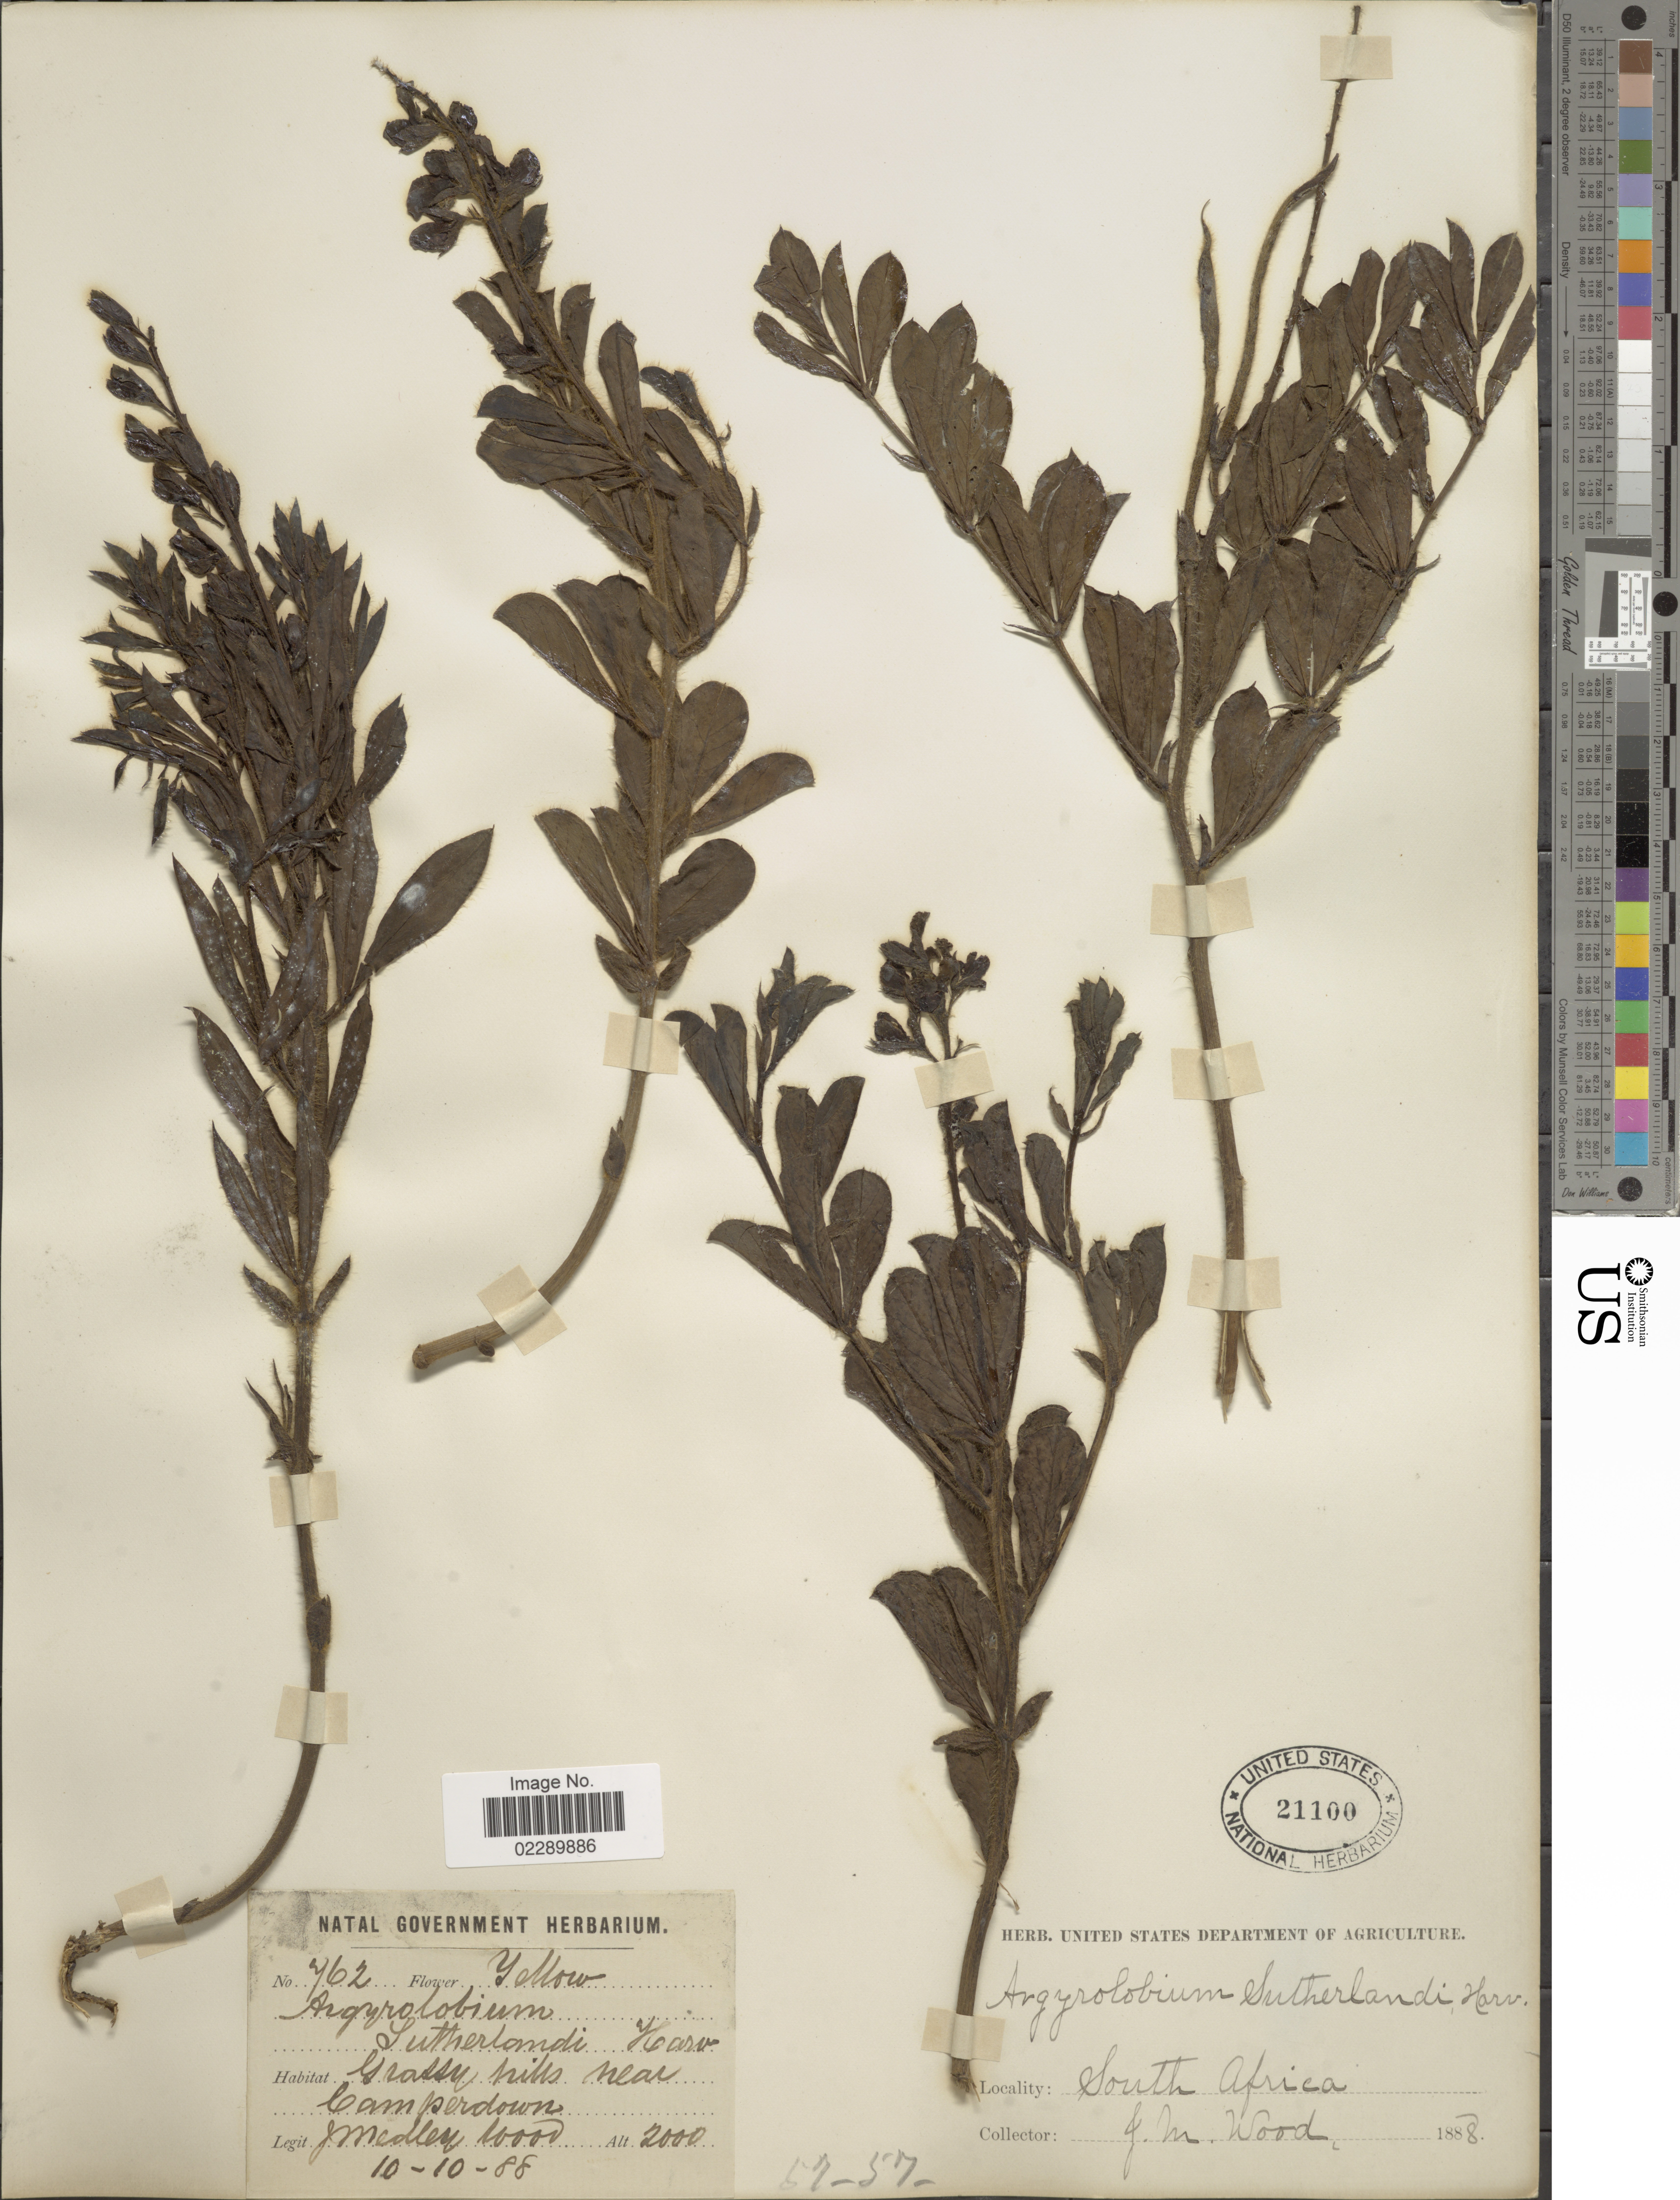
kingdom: Plantae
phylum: Tracheophyta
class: Magnoliopsida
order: Fabales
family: Fabaceae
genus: Argyrolobium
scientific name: Argyrolobium sutherlandii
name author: Harv.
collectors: J. Medley Wood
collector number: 762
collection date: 1888-10-10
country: South Africa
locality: Grassy hills near Camperdown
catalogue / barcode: US 21100